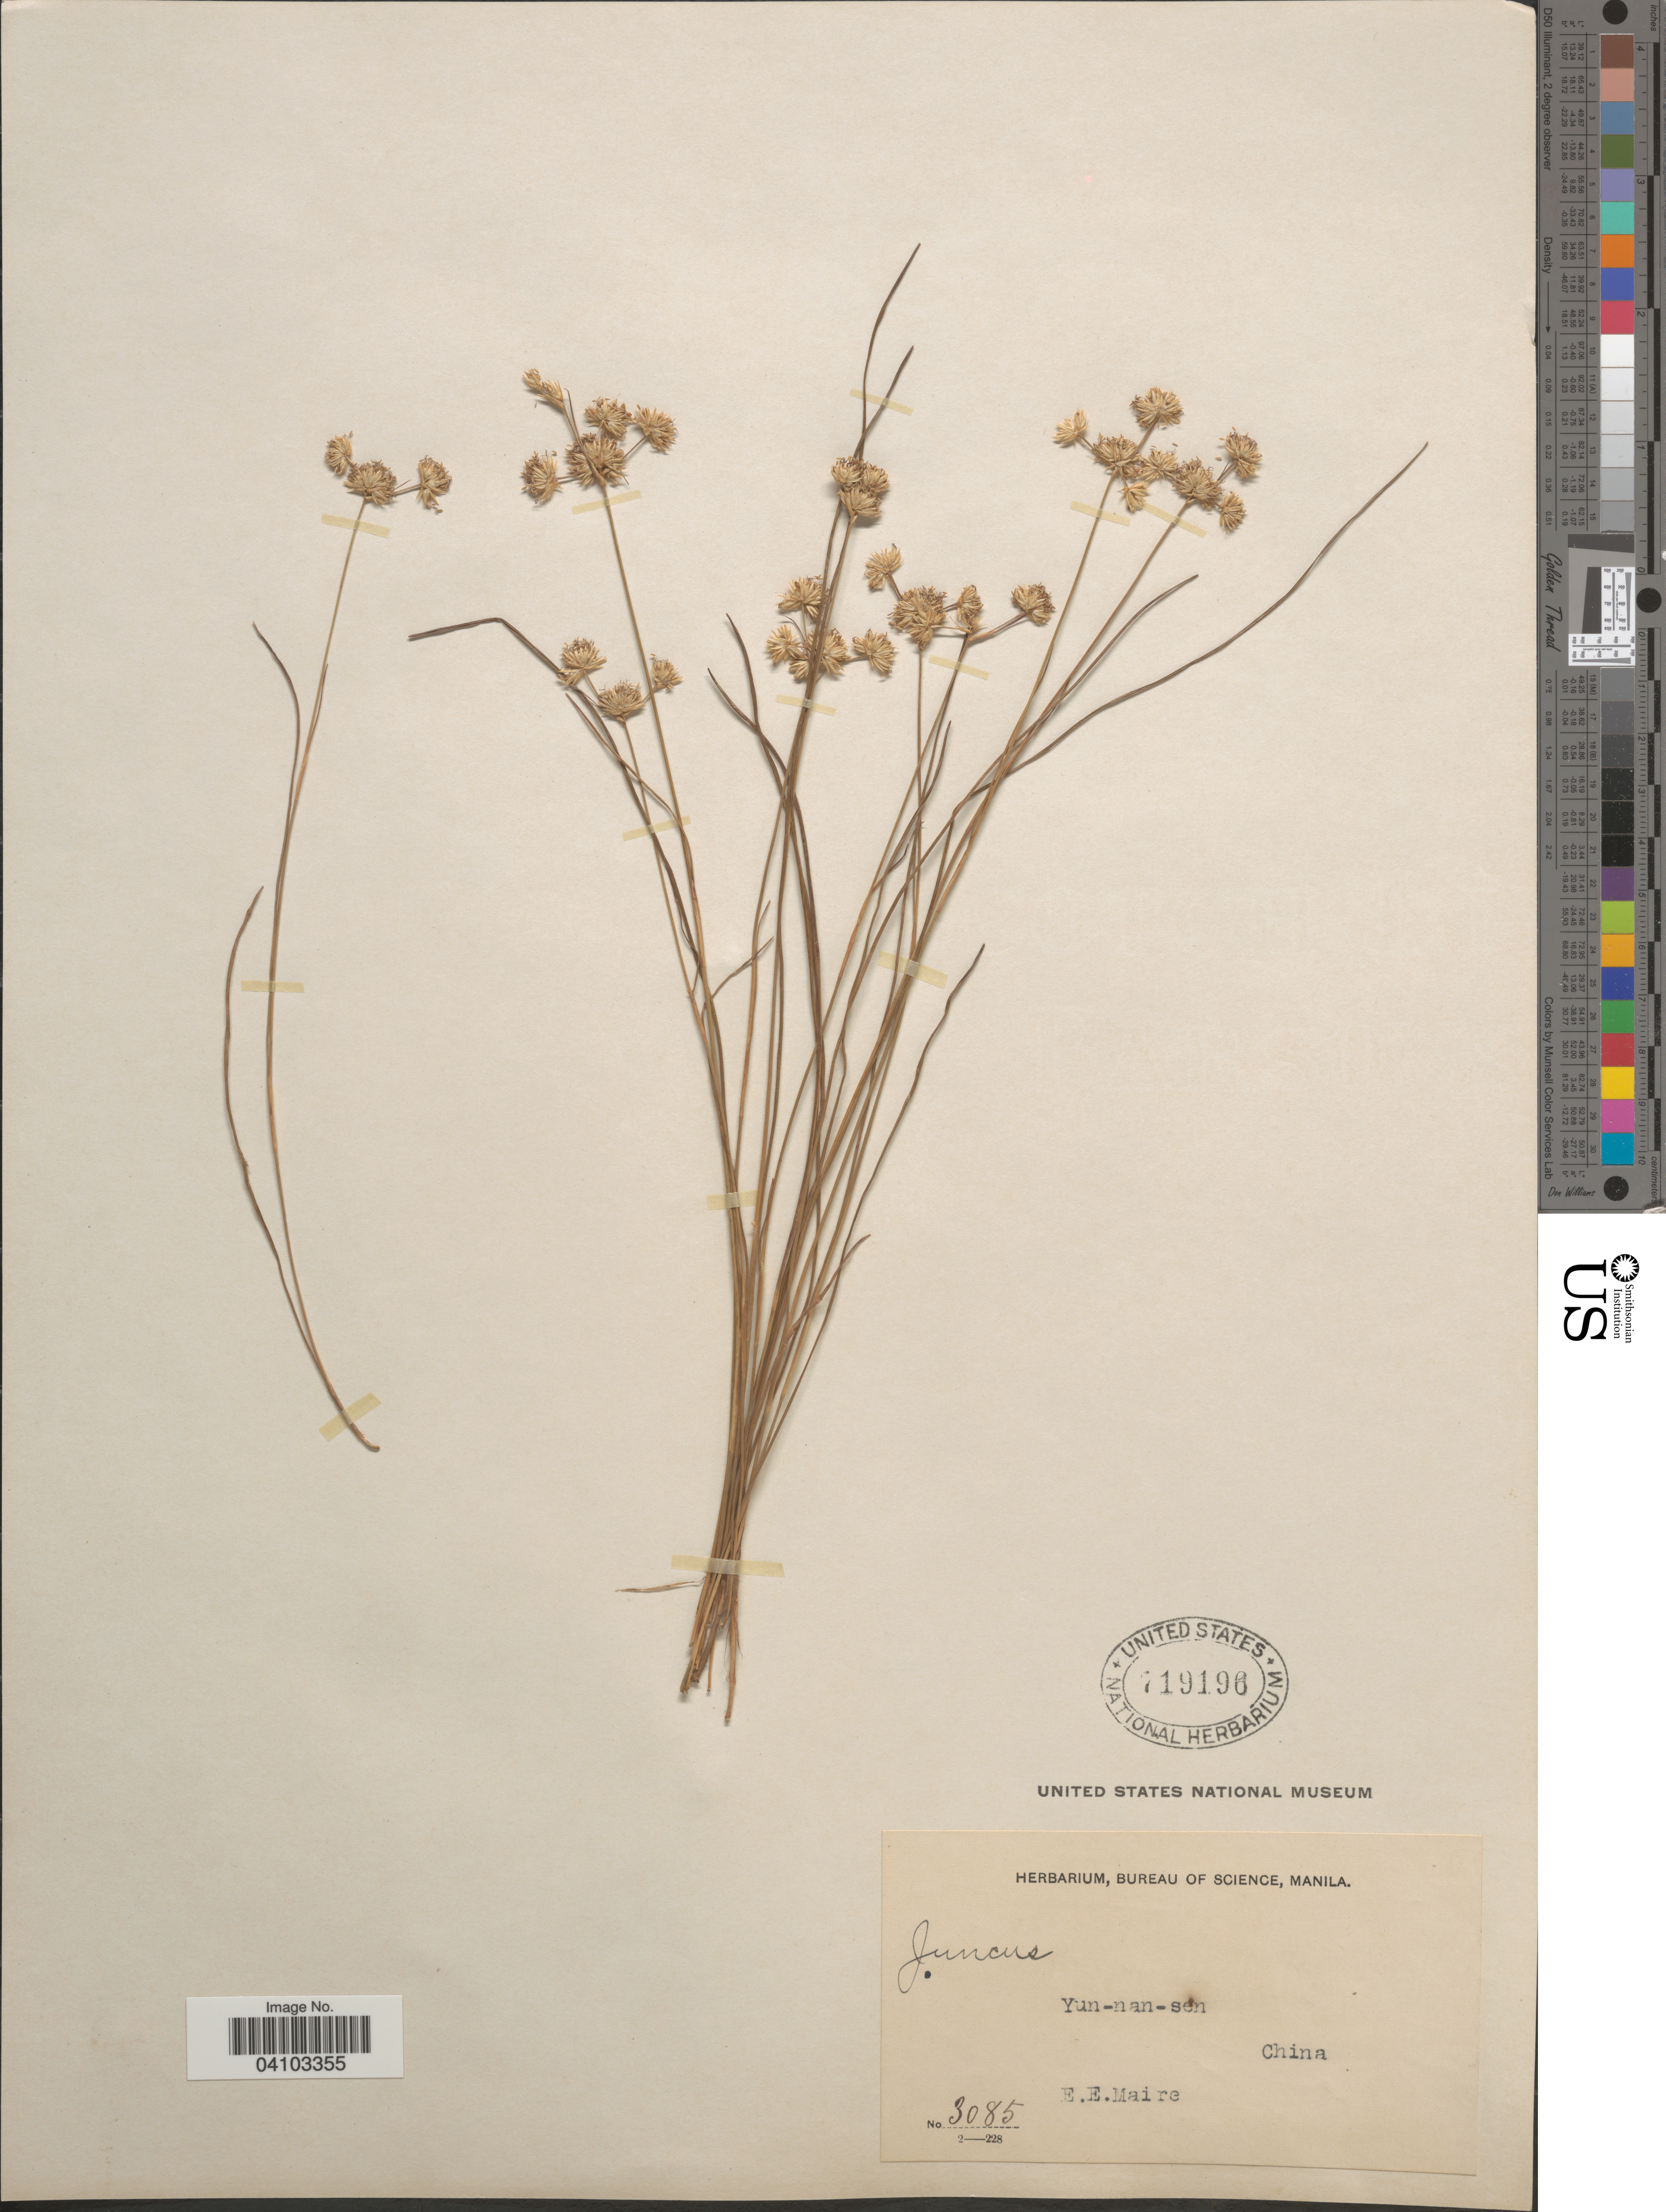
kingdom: Plantae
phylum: Tracheophyta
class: Liliopsida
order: Poales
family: Juncaceae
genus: Juncus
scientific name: Juncus sp.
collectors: E. E. Maire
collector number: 3085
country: China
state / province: Yunnan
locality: Yun-nan-sen.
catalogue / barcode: US 719196